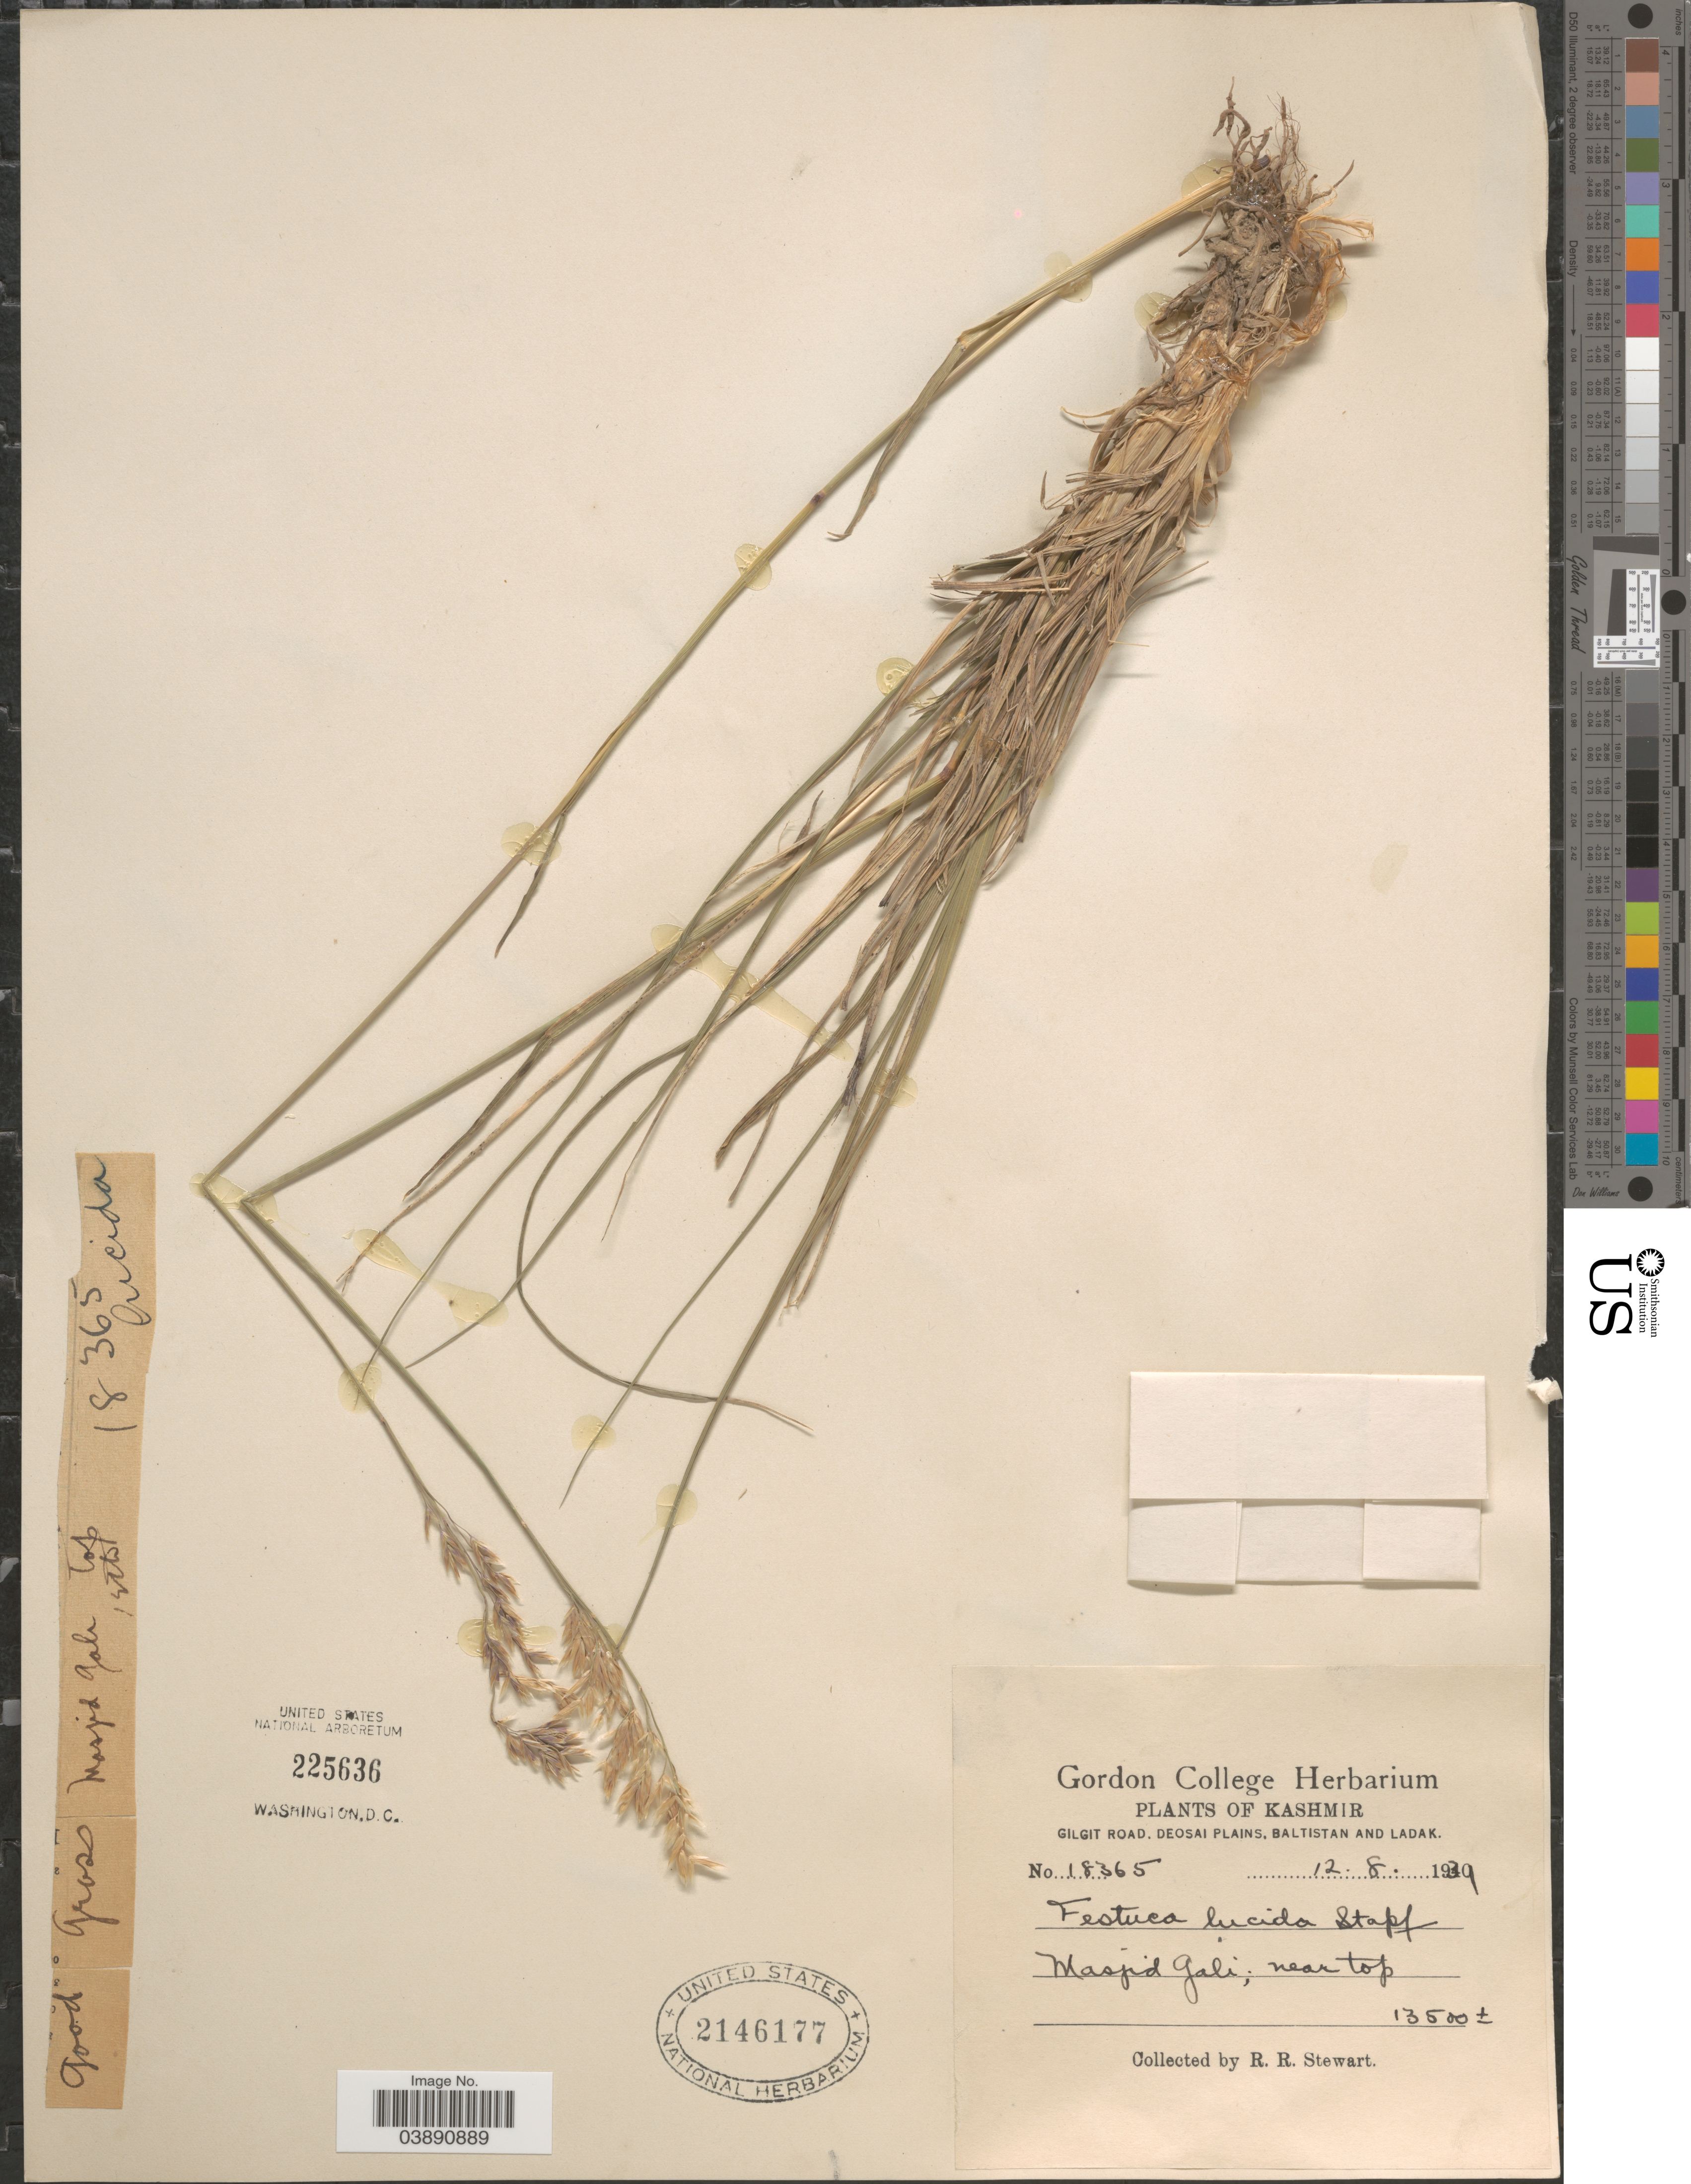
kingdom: Plantae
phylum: Tracheophyta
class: Liliopsida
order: Poales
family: Poaceae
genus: Festuca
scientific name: Festuca lucida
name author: Stapf & Hook. f.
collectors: R. Stewart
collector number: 18365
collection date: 1939-08-12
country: India / Pakistan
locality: Kashmir. Gilgit Road, Deosai Plains, Baltistan and Ladak. Masjid Gali; near top.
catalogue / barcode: US 2146177